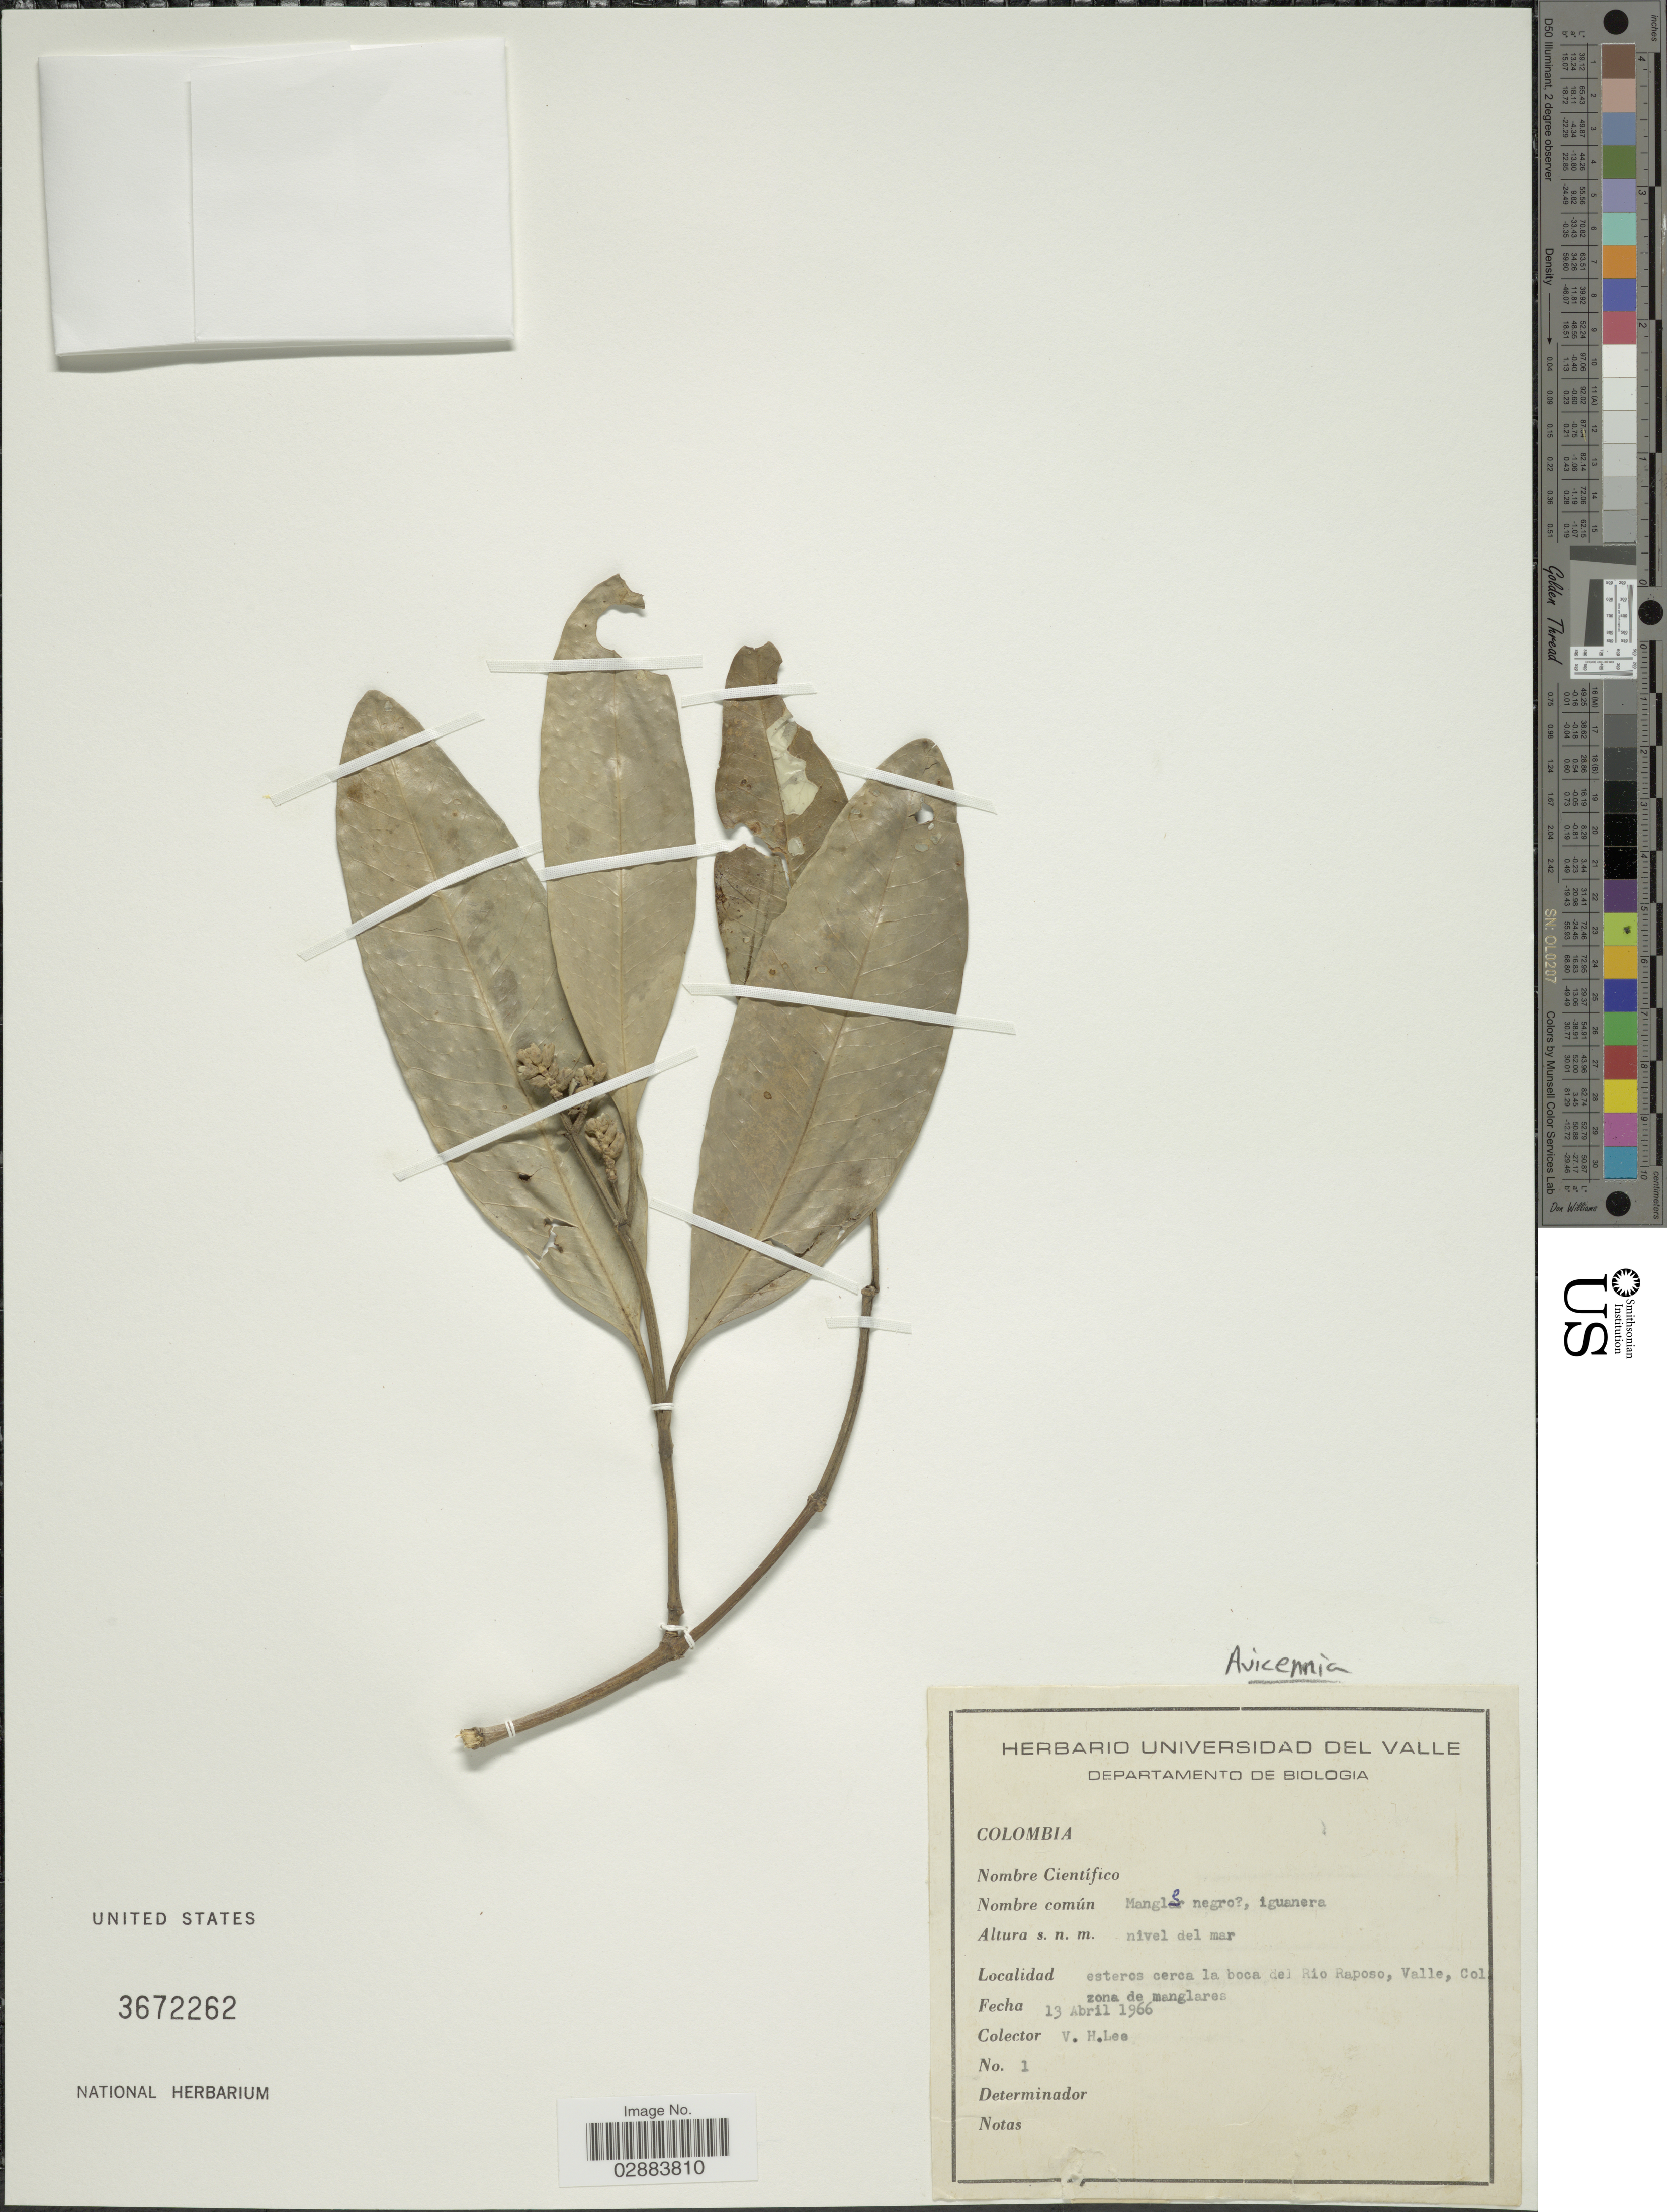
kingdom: Plantae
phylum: Tracheophyta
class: Magnoliopsida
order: Lamiales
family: Acanthaceae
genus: Avicennia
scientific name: Avicennia sp.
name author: L.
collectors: V. H. Lee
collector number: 1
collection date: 1966-04-13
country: Colombia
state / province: Valle del Cauca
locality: Esteros cerca la boca del Rio Raposo.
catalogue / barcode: US 3672262